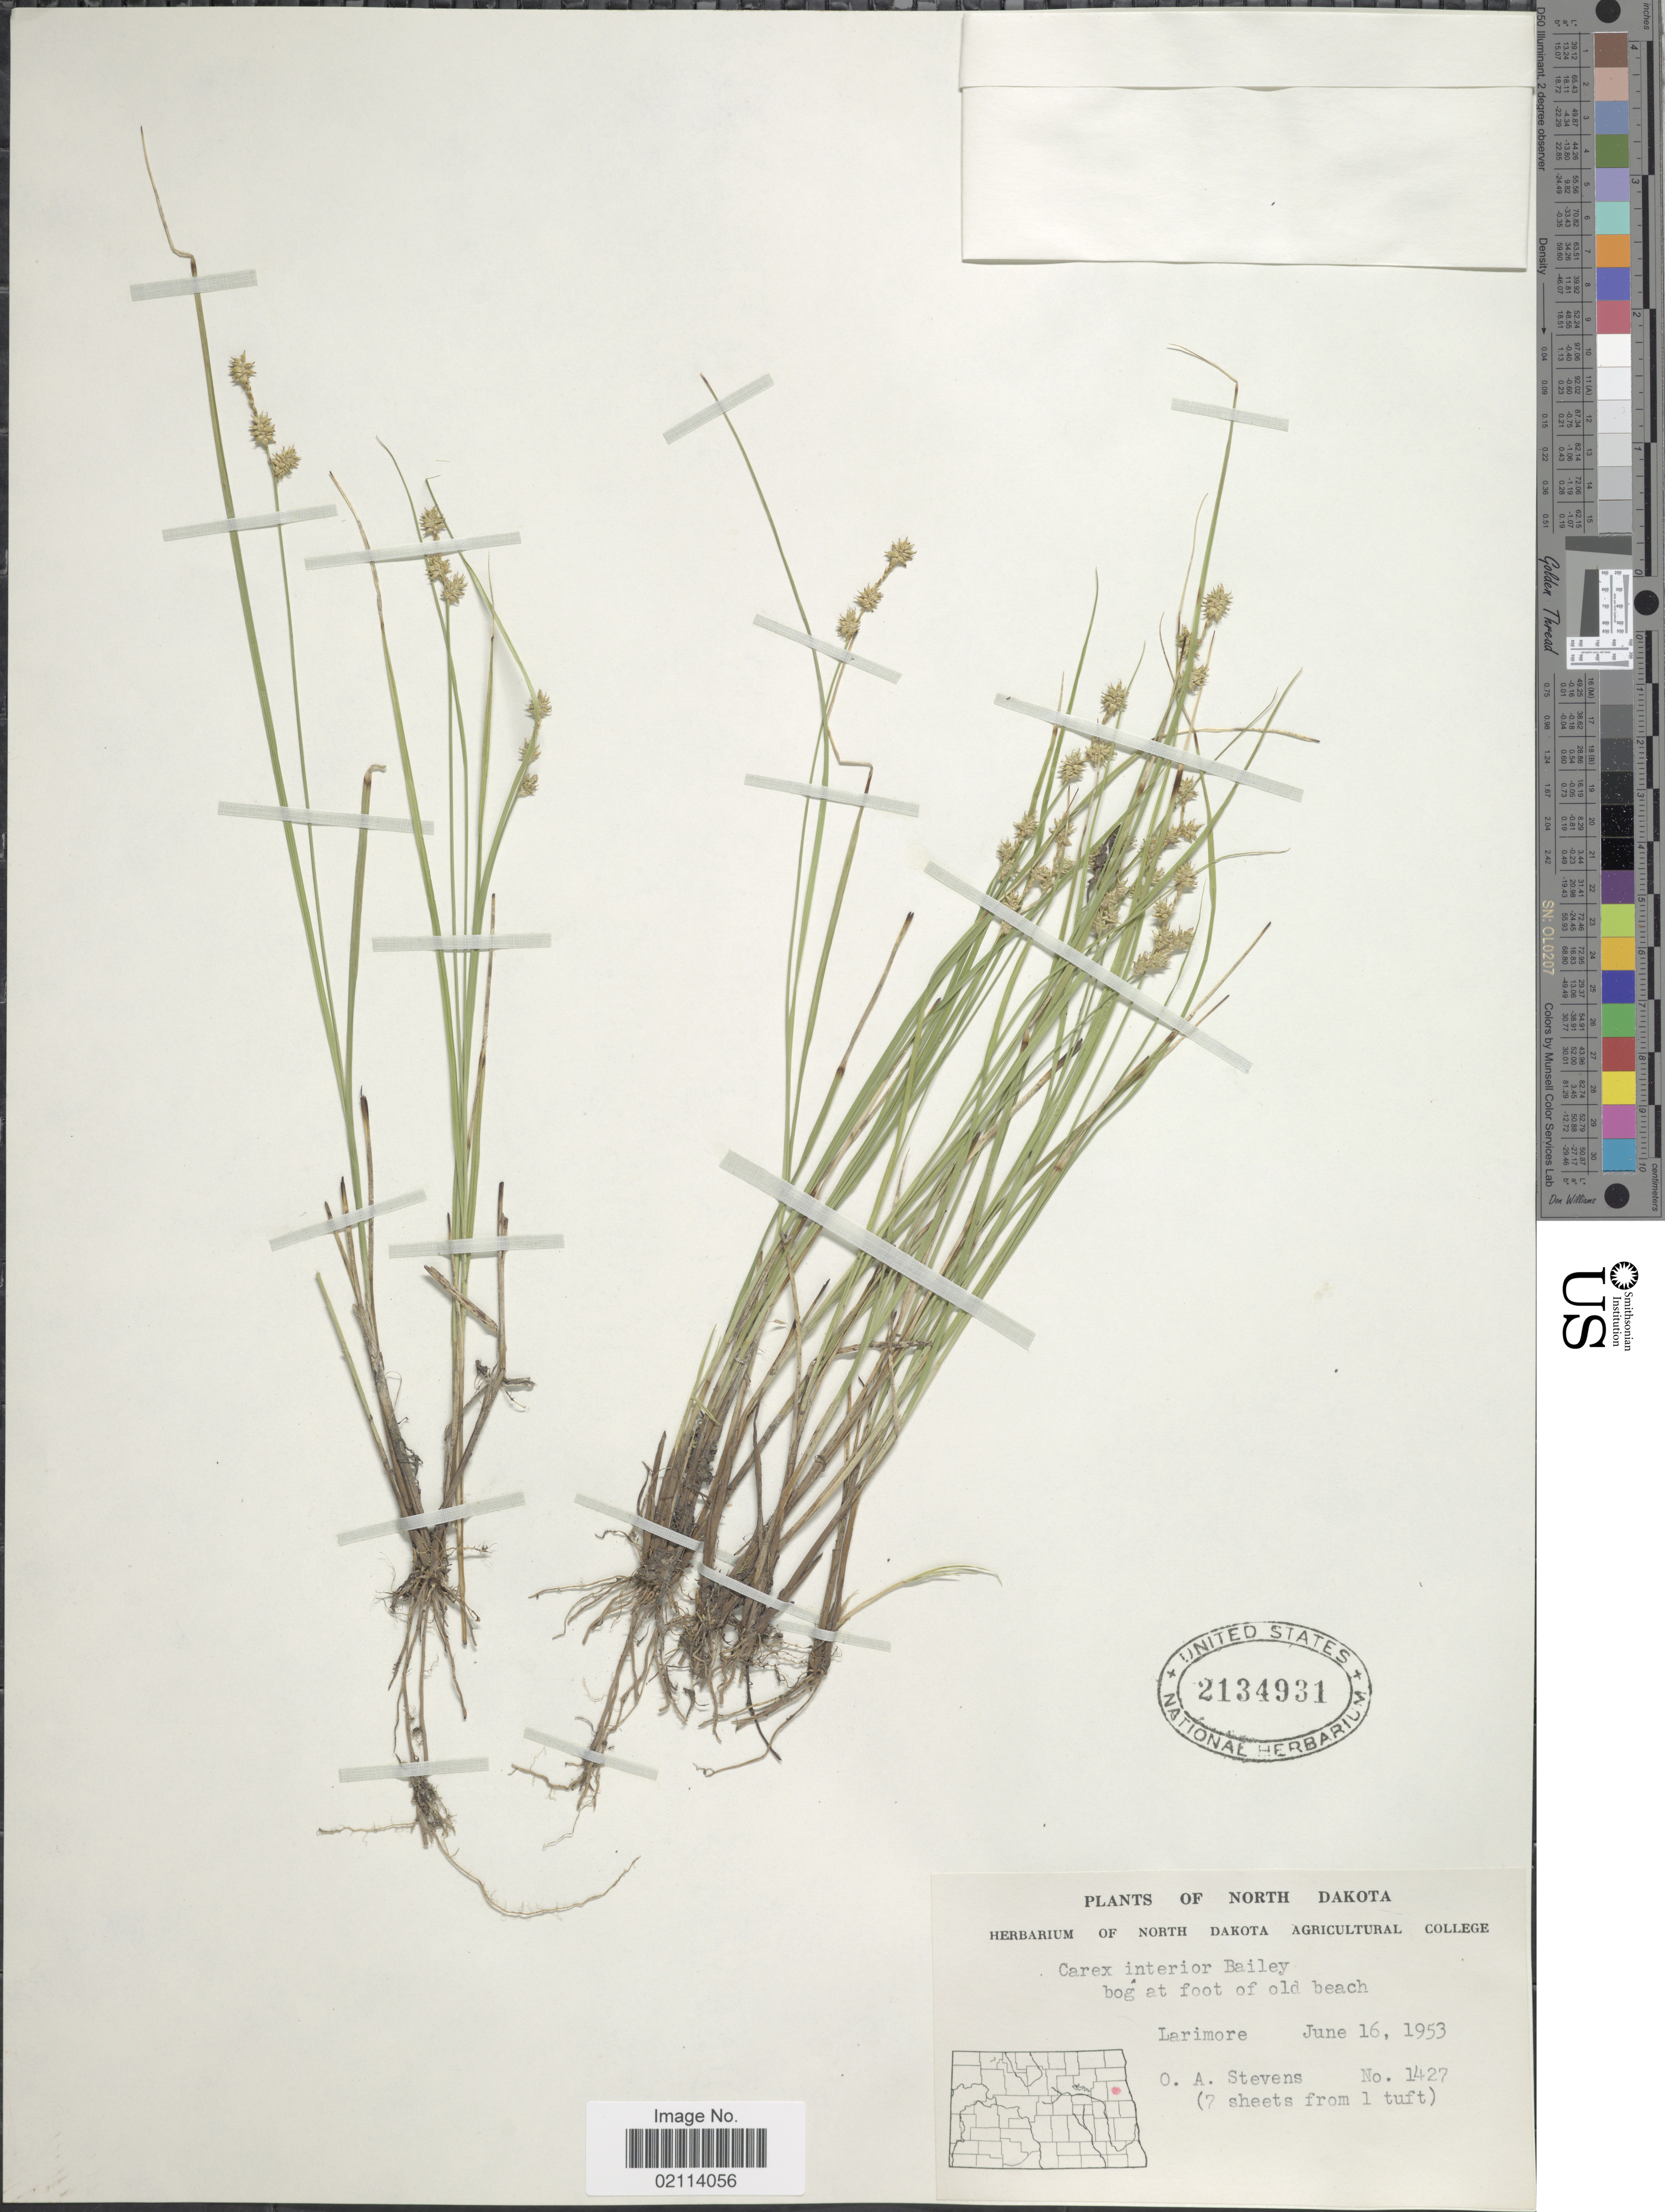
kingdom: Plantae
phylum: Tracheophyta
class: Liliopsida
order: Poales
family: Cyperaceae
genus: Carex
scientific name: Carex interior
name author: L.H. Bailey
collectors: O. A. Stevens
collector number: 1427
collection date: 1953-06-16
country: United States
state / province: North Dakota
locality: Bog at foot of old beach, Larimore.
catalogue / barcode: US 2134931